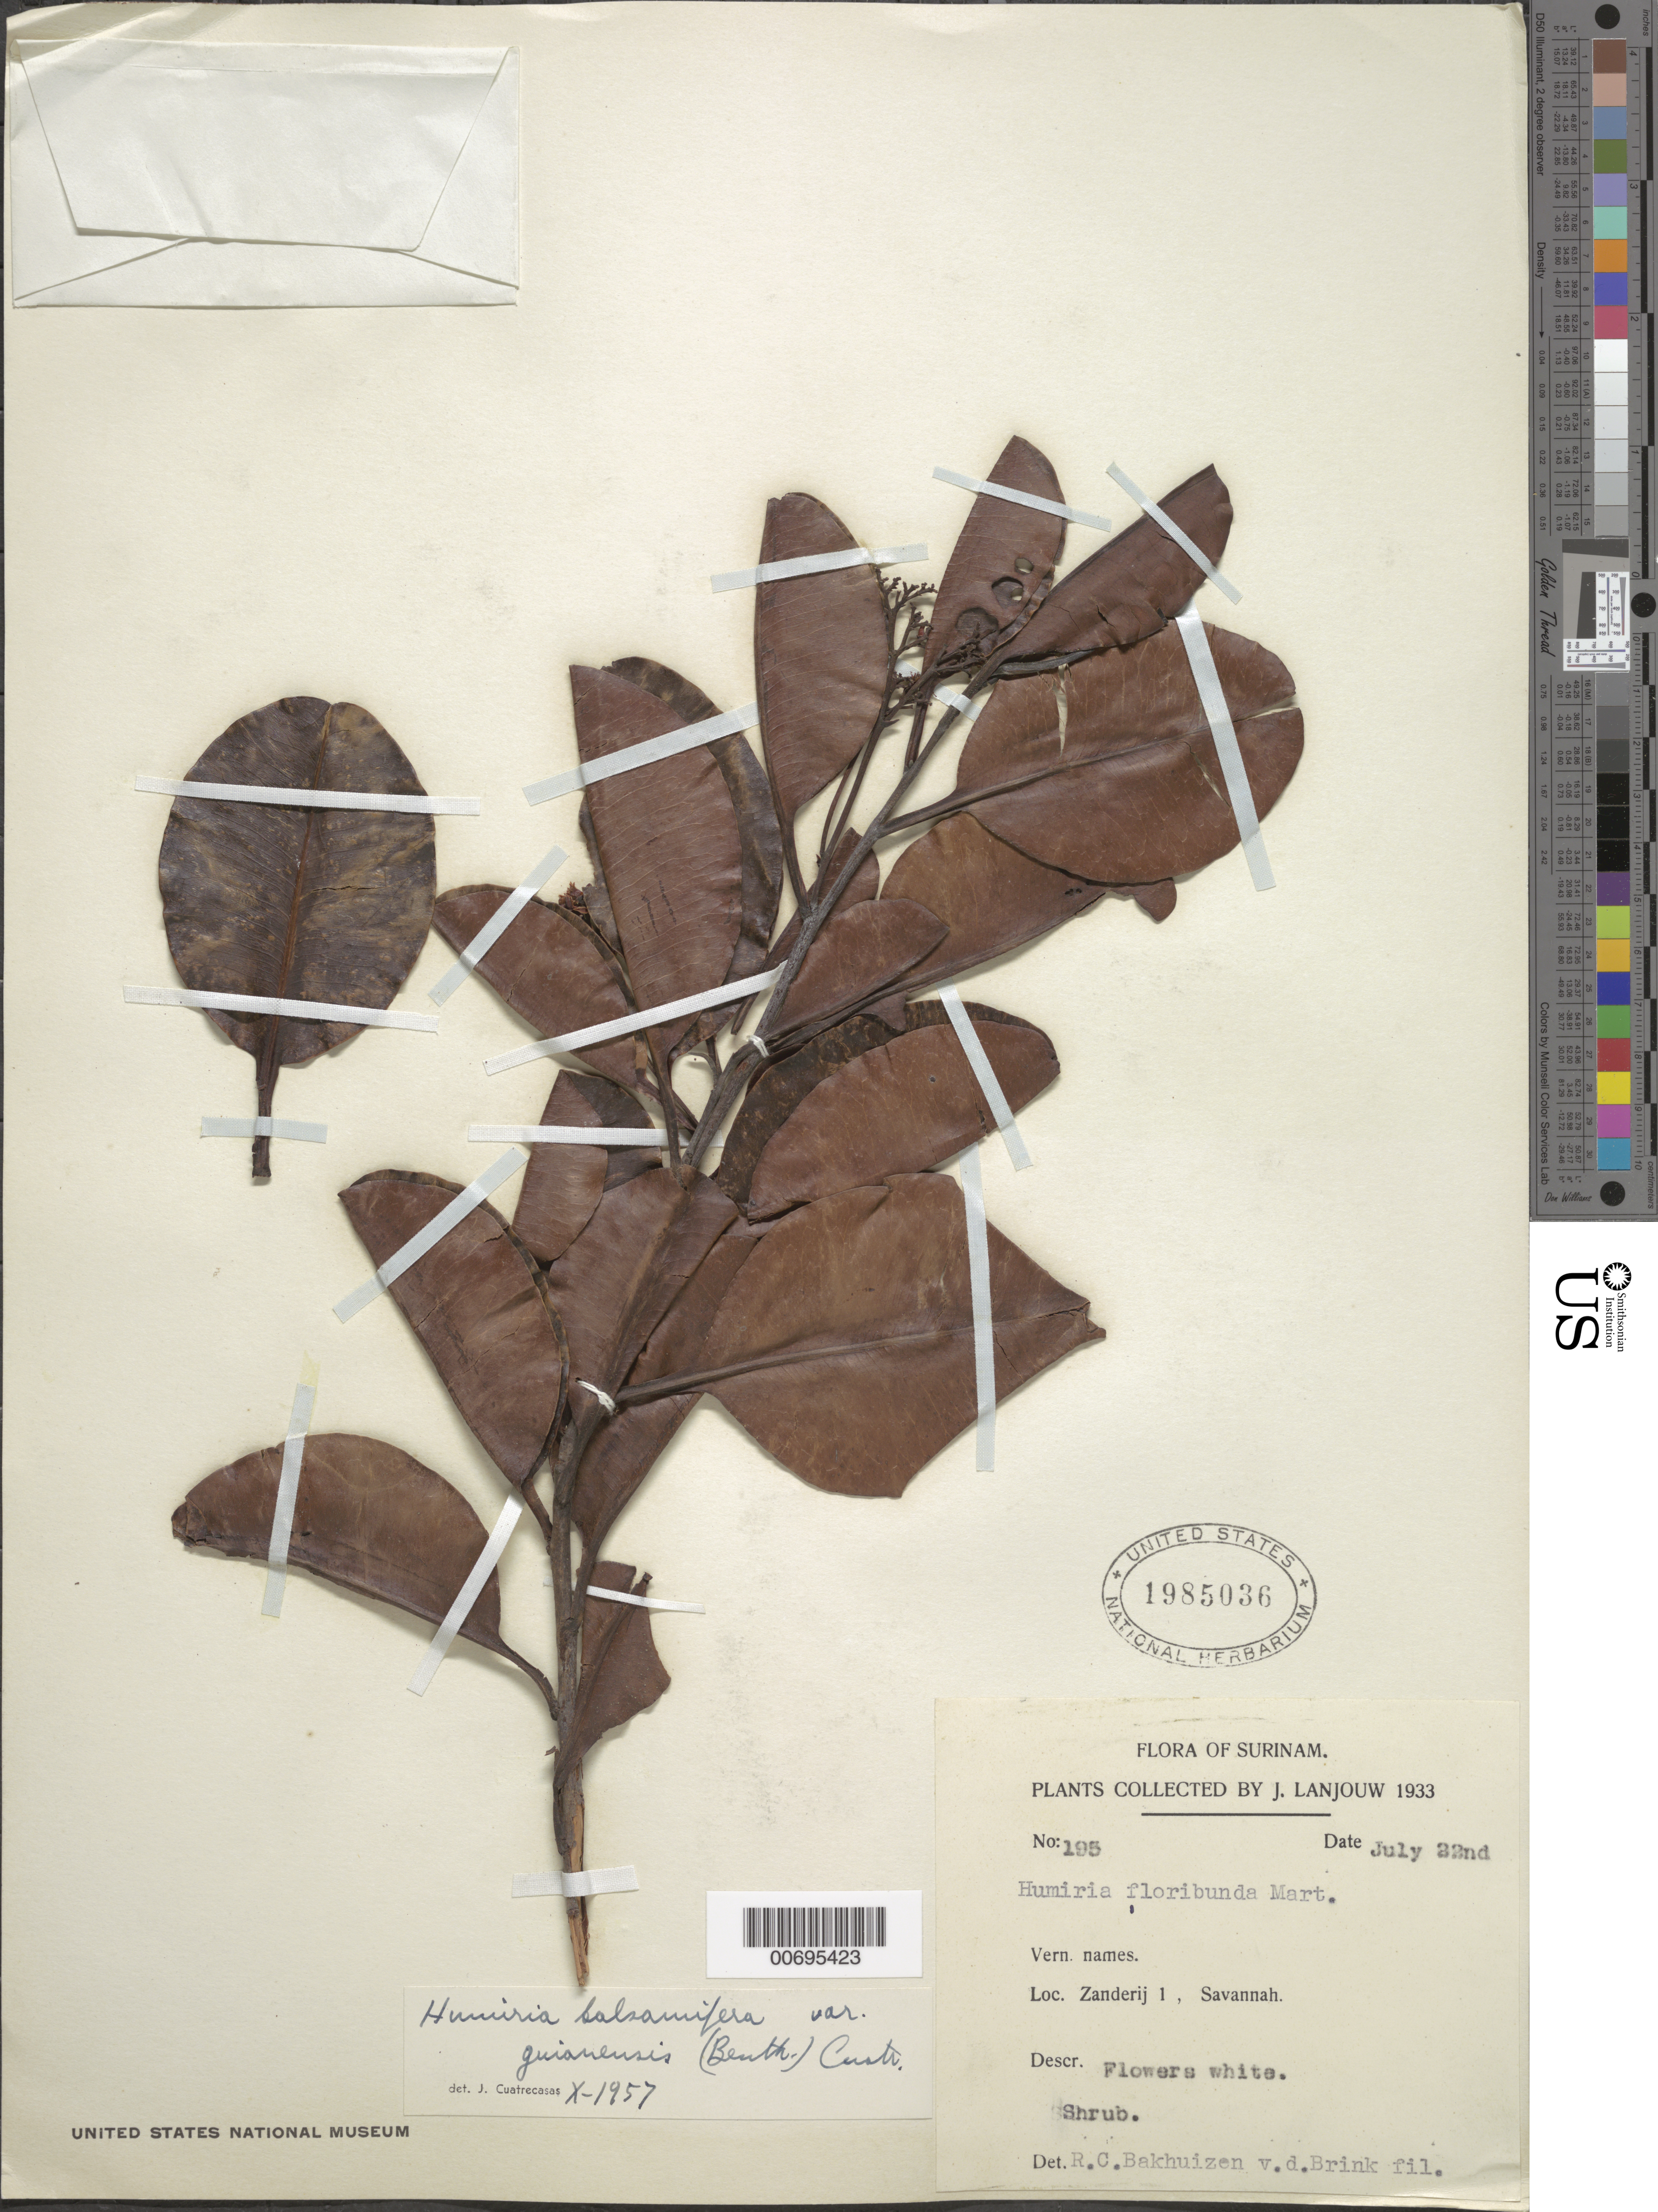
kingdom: Plantae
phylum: Tracheophyta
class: Magnoliopsida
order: Malpighiales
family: Humiriaceae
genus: Humiria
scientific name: Humiria balsamifera var. guianensis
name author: (Benth.) Cuatrec.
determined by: Cuatrecasas, J.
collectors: J. Lanjouw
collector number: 195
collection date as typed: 22-Jul-33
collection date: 1933-07-22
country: Suriname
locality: Zanderij I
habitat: Savanna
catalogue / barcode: US 1985036